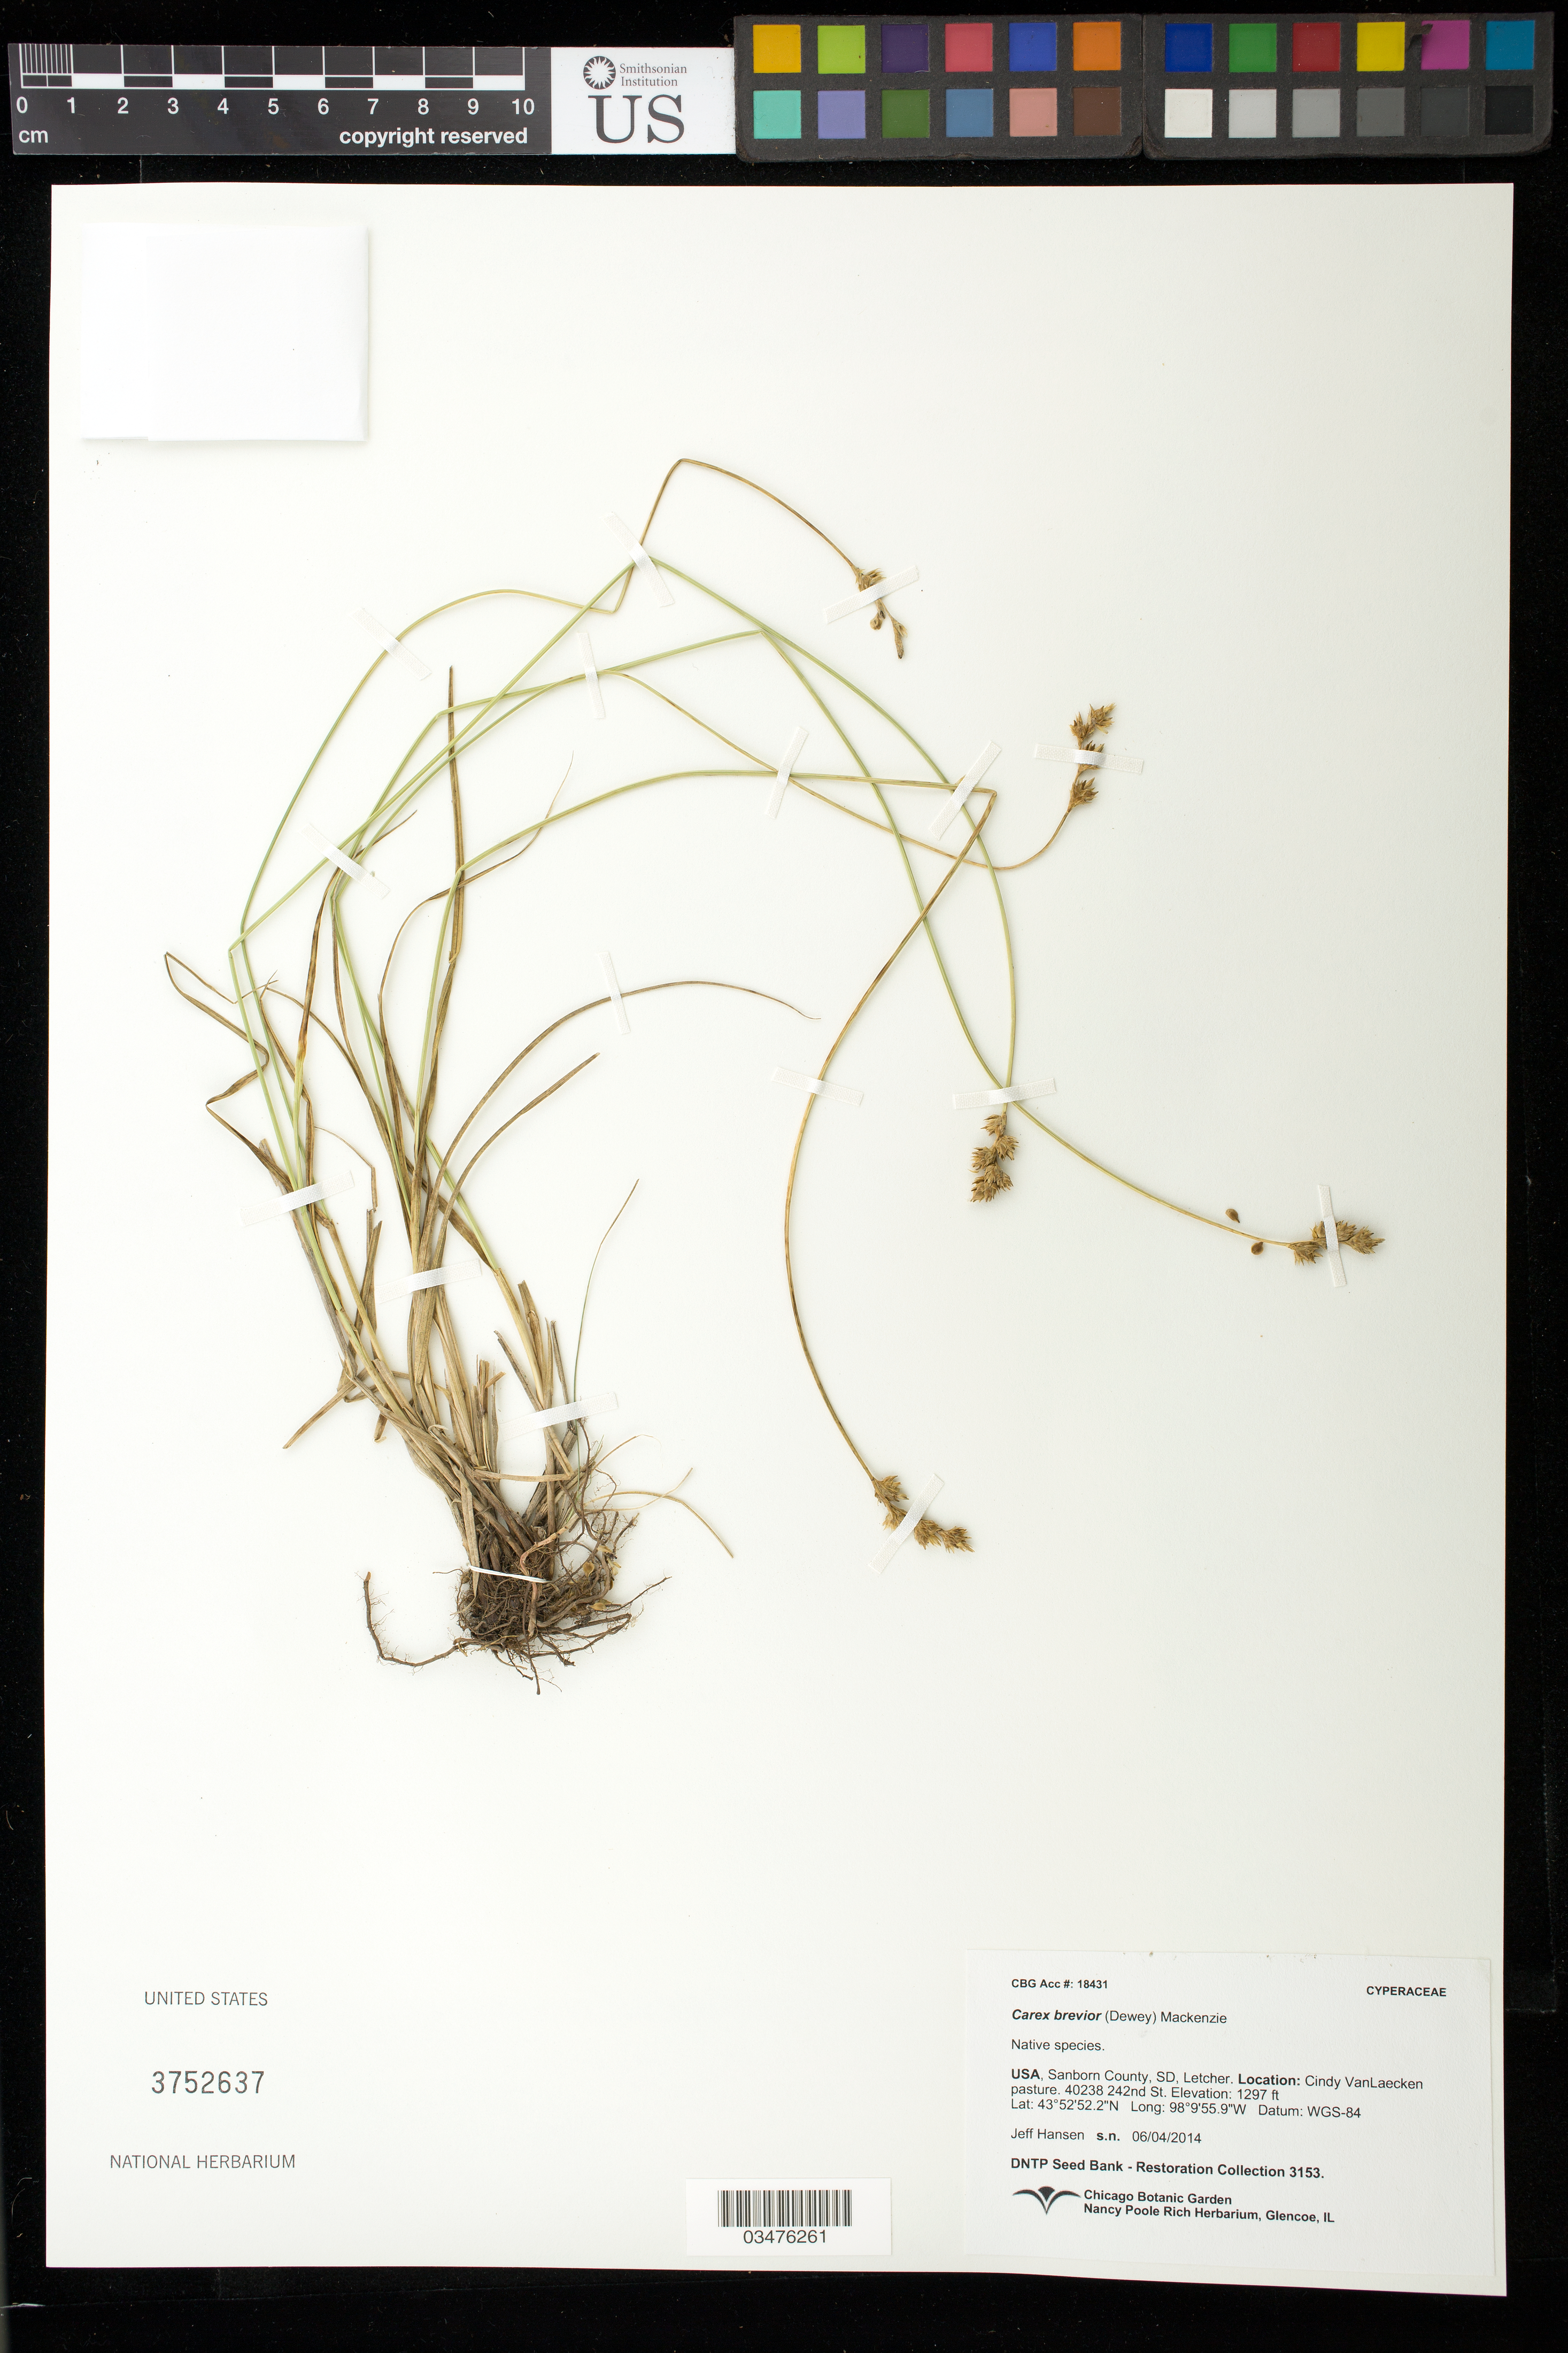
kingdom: Plantae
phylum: Tracheophyta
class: Liliopsida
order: Poales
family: Cyperaceae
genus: Carex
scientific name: Carex brevior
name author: (Dewey) Mack. ex Lunell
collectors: J. Hansen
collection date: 2014-06-04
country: United States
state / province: South Dakota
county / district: Sanborn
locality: Letcher. Cindy VanLaecken Horse Pasture.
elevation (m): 395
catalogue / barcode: US 3752637